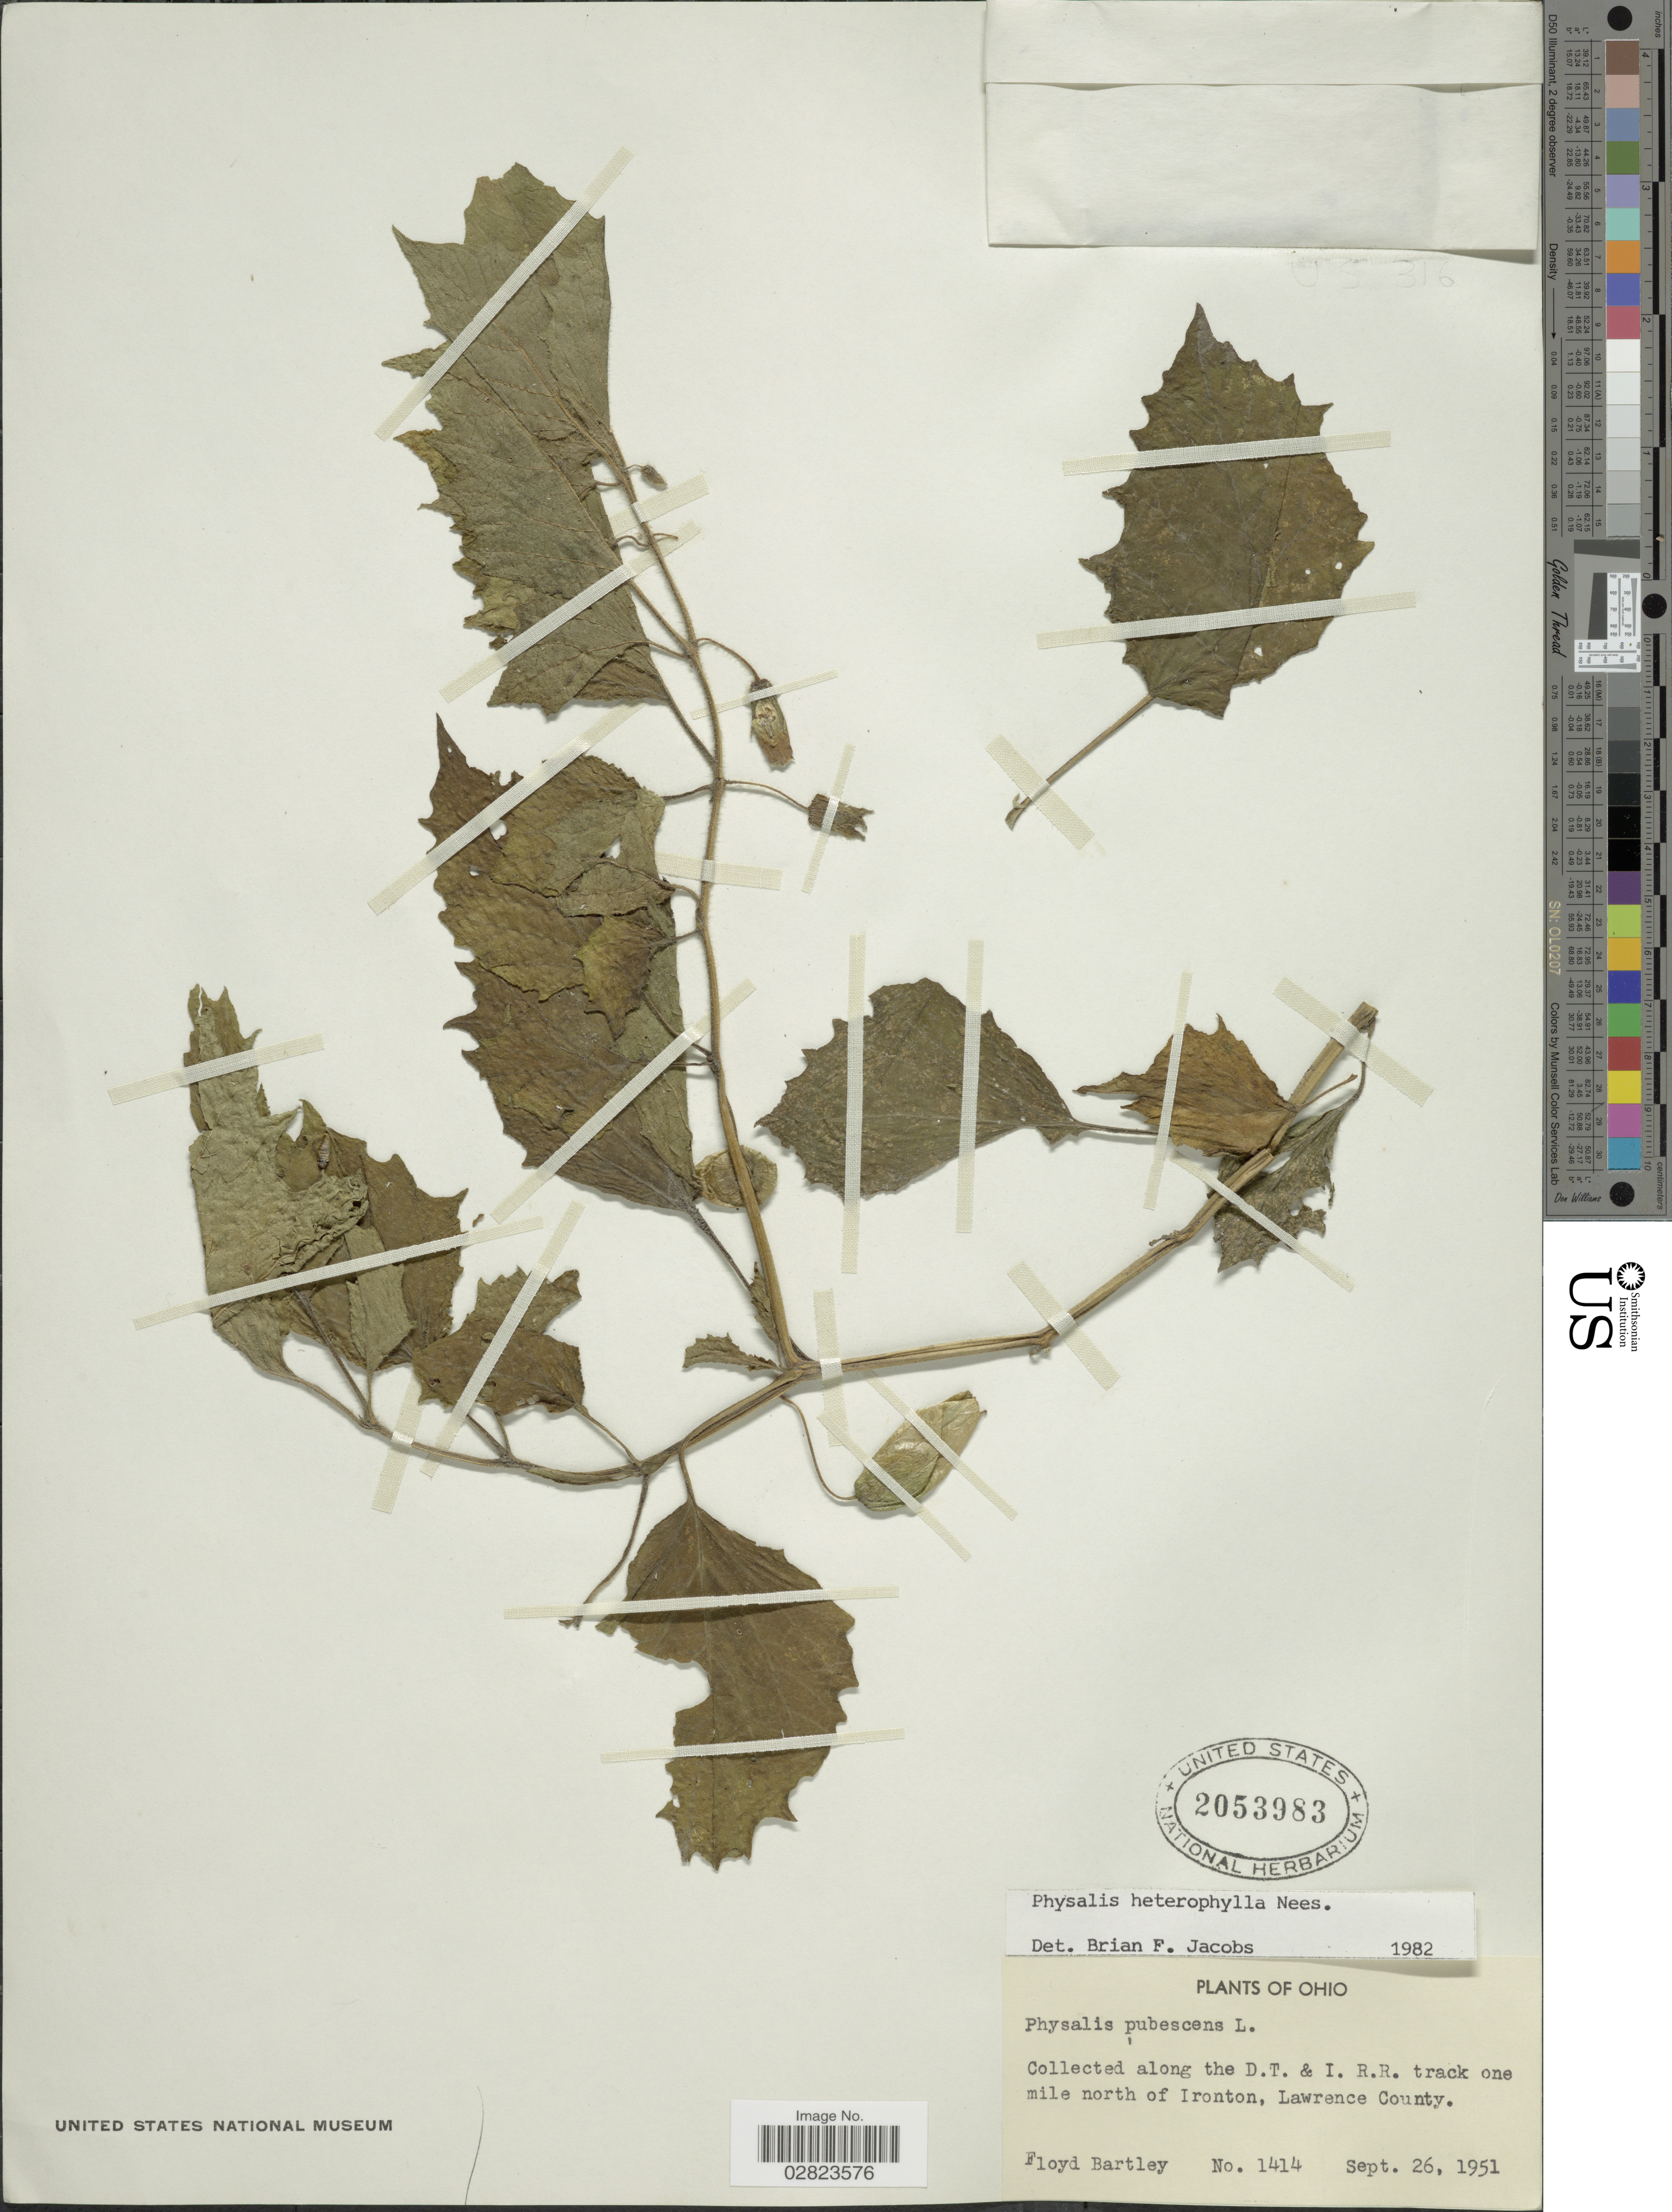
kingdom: Plantae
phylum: Tracheophyta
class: Magnoliopsida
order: Solanales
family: Solanaceae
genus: Physalis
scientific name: Physalis heterophylla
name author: Nees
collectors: F. Bartley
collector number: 1414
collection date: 1951-09-26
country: United States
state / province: Ohio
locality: Collected along the D.T. & I. R.R. track one mile north of Ironton, Lawrence County.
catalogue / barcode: US 2053983